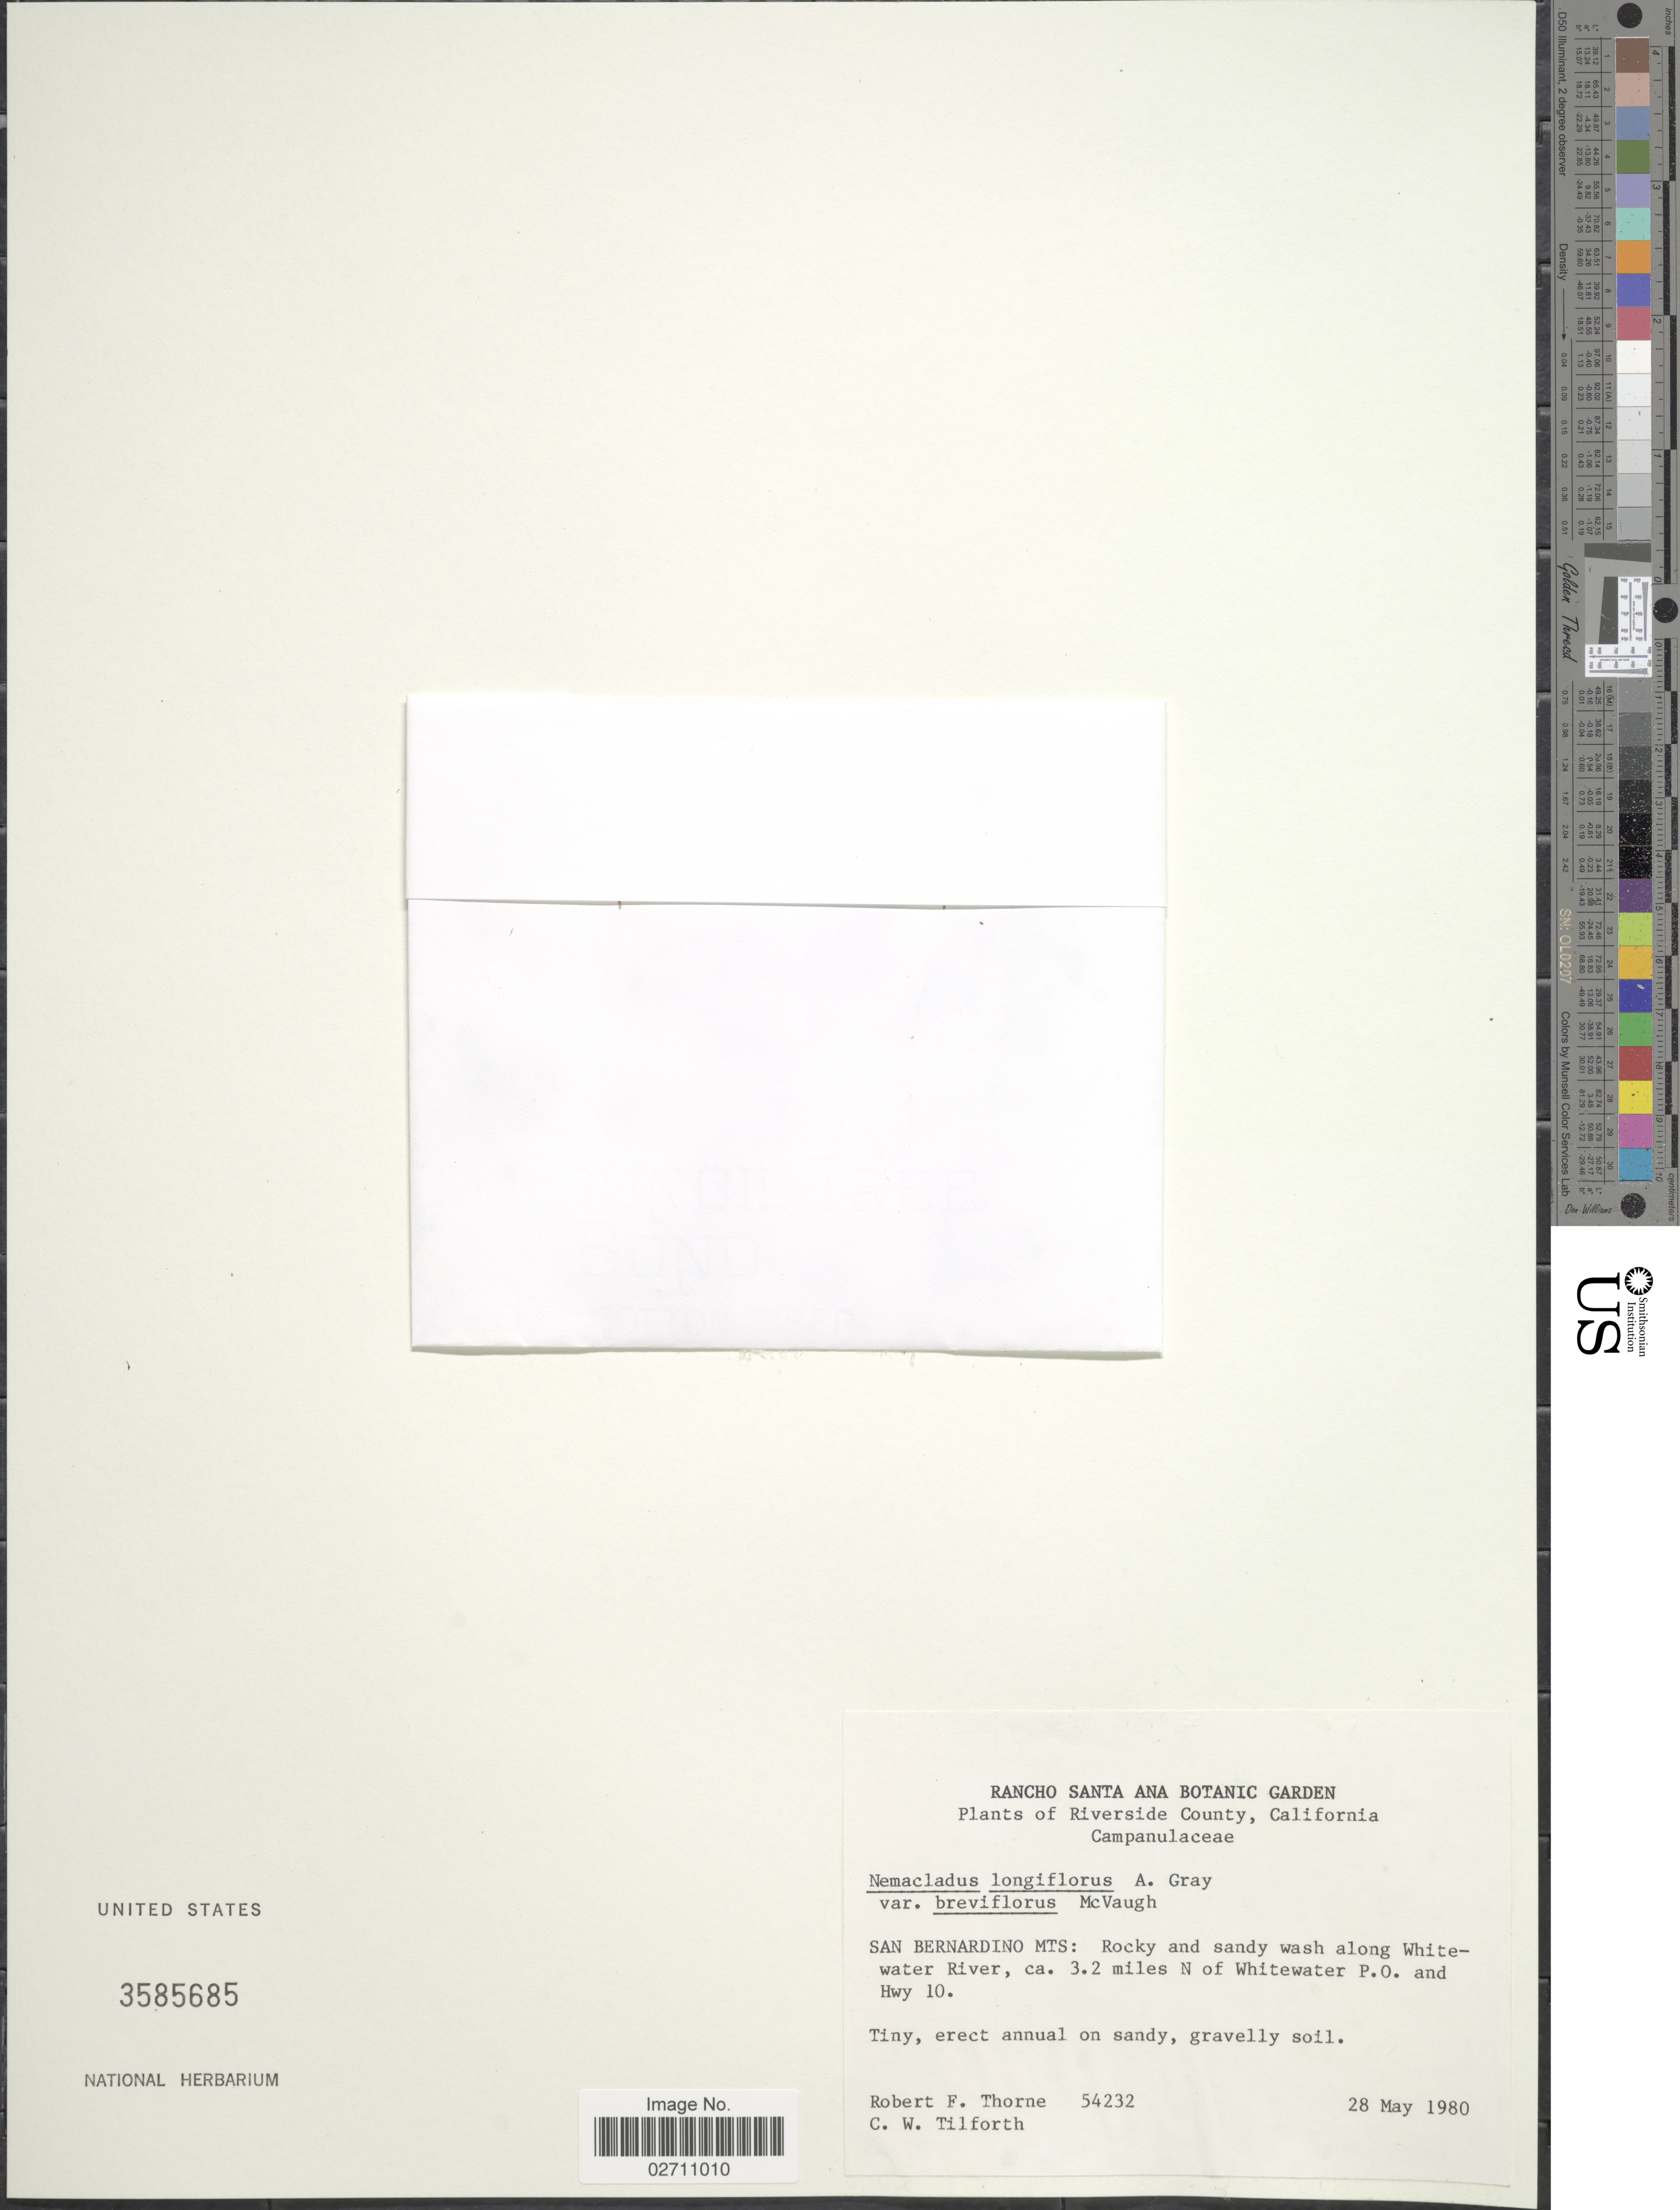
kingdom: Plantae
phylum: Tracheophyta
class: Magnoliopsida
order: Asterales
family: Campanulaceae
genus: Nemacladus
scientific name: Nemacladus longiflorus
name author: A. Gray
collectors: R. F. Thorne & C. Tilforth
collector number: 54232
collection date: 1980-05-28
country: United States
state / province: California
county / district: Riverside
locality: Riverside County, San Bernardino Mts: Rocky and sandy wash along Whitewater River, ca. 3.2 miles N of Whitewater P.O. and Hwy 10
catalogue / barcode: US 3585685